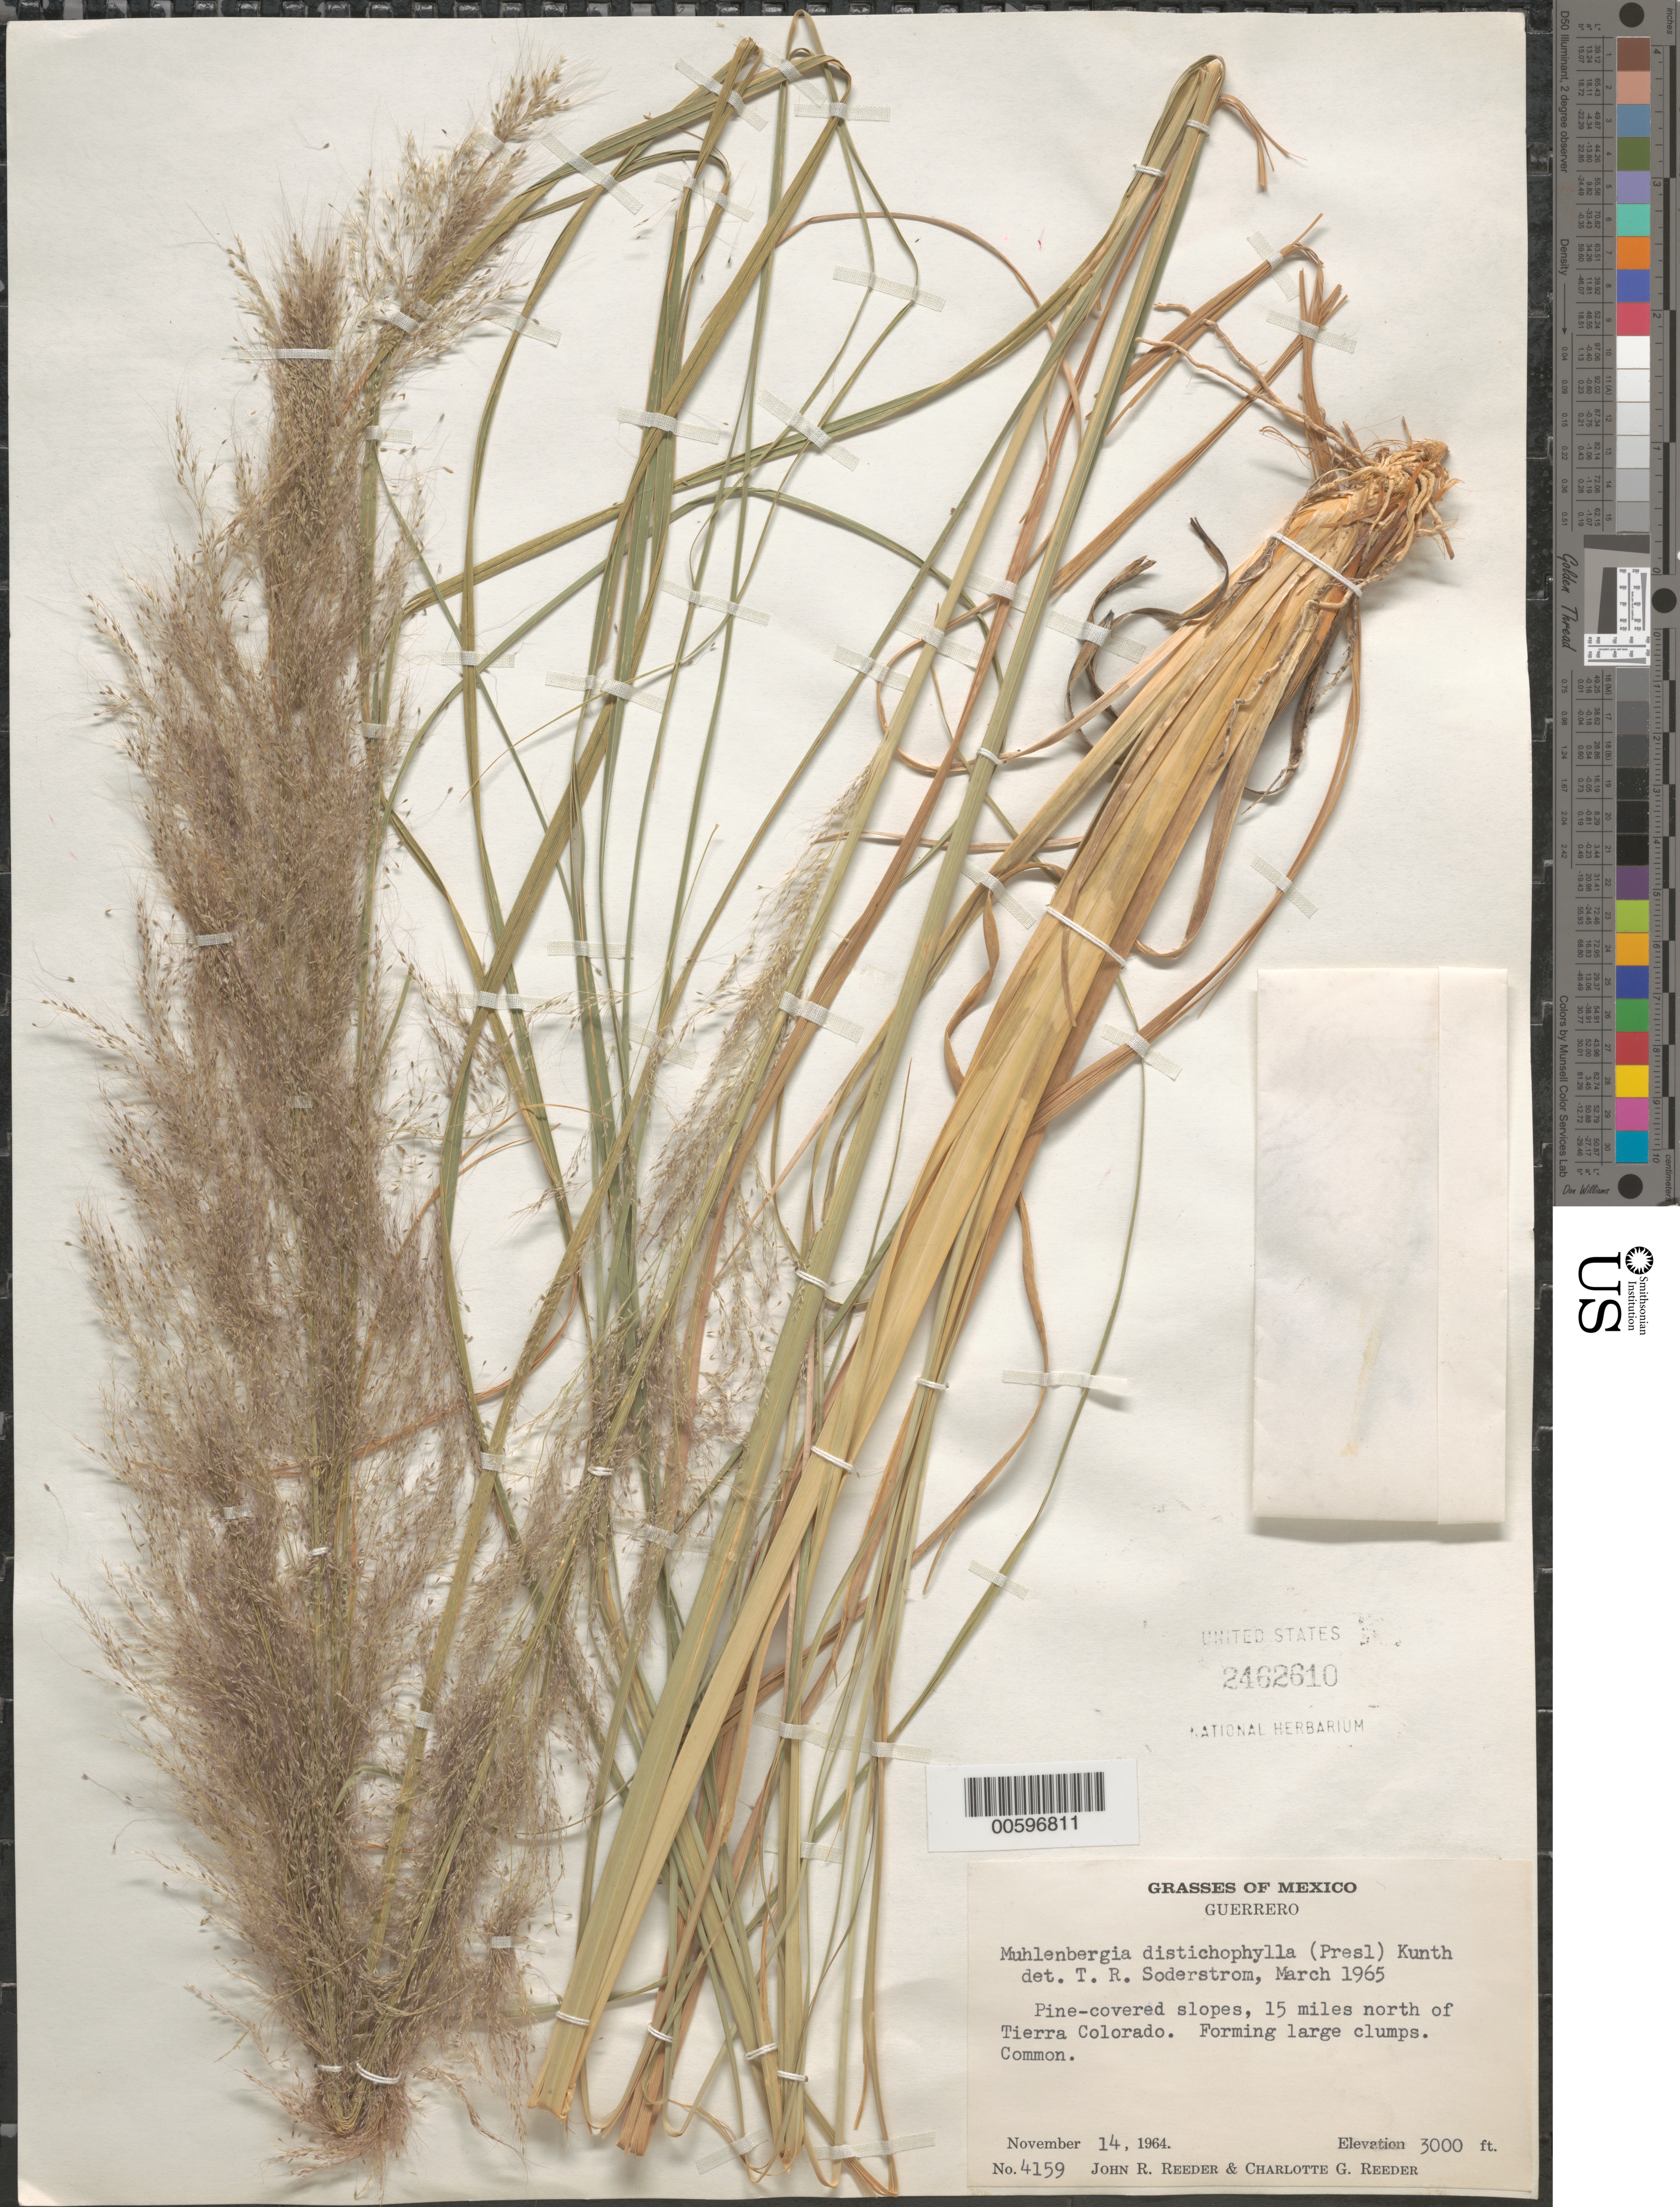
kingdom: Plantae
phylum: Tracheophyta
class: Liliopsida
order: Poales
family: Poaceae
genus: Muhlenbergia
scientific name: Muhlenbergia distichophylla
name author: (J. Presl) Kunth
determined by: Soderstrom, T. R.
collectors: J. R. Reeder & C. G. Reeder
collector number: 4159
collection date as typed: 14 Nov 1964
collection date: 1964-11-14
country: Mexico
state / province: Guerrero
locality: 15 mi N of Tierra Colorada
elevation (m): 914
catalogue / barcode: US 2462610